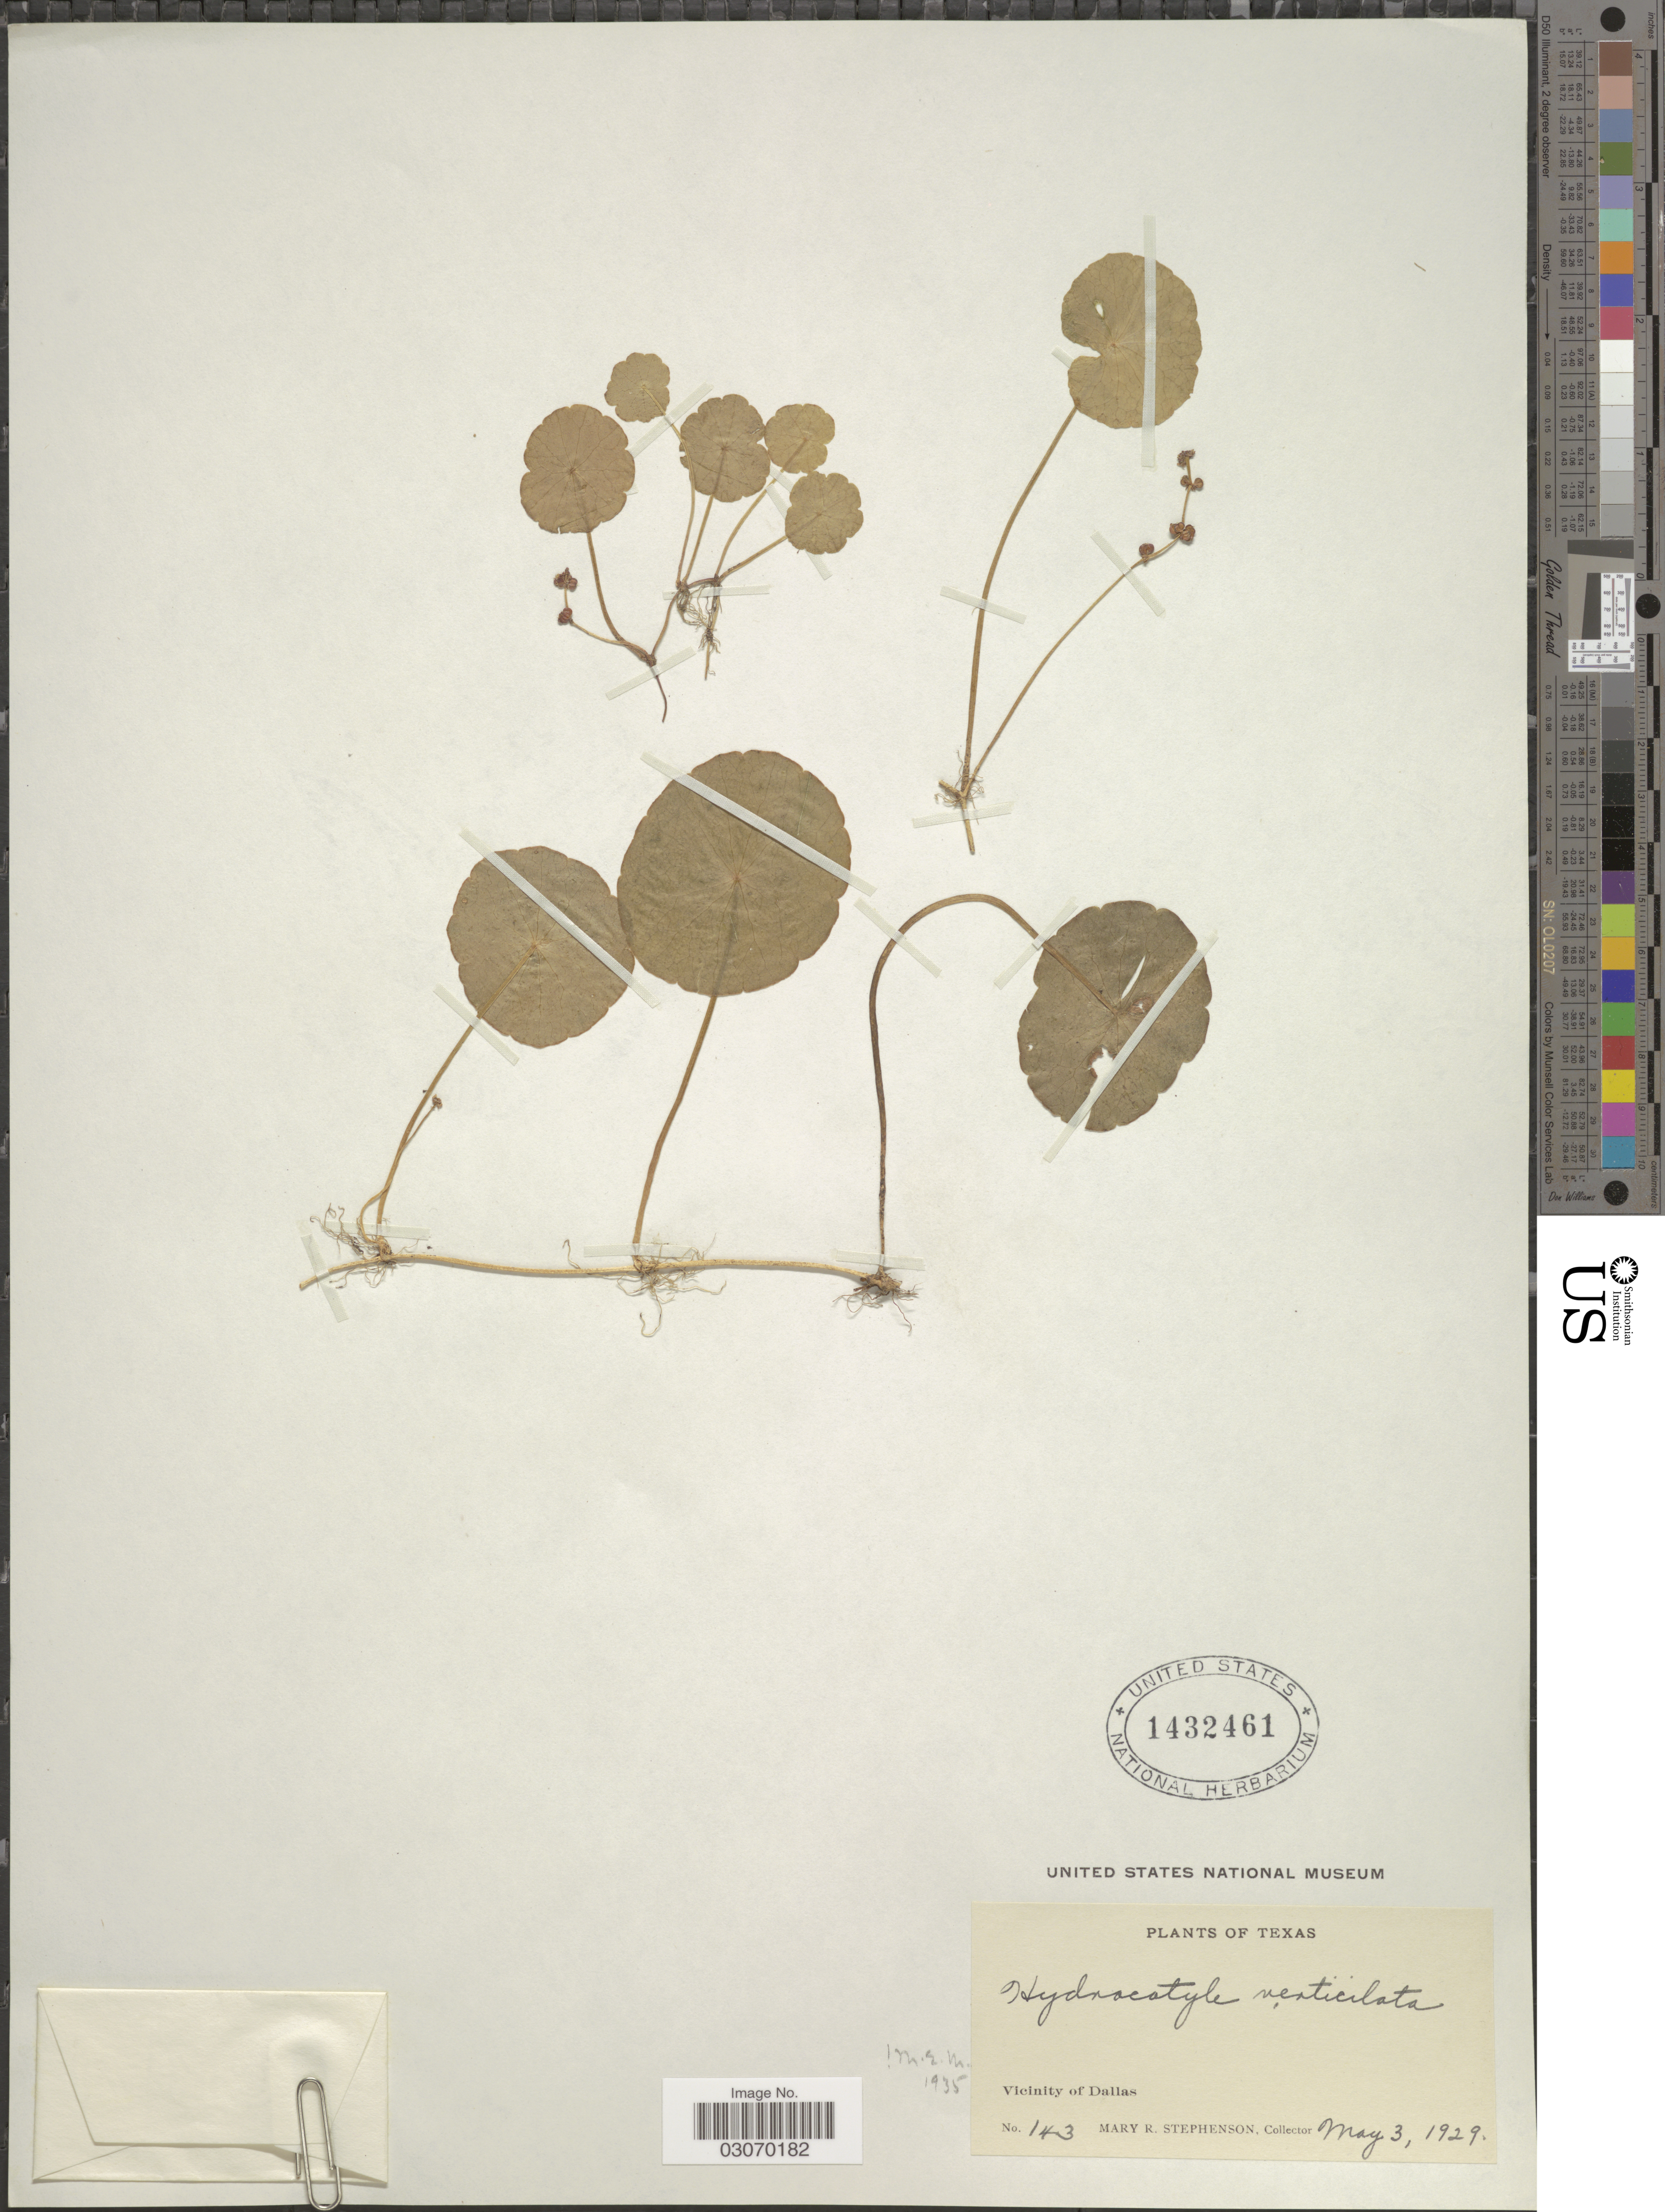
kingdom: Plantae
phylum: Tracheophyta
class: Magnoliopsida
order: Apiales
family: Araliaceae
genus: Hydrocotyle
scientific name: Hydrocotyle verticillata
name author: Thunb.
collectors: M. R. Stephenson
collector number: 143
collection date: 1929-05-03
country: United States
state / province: Texas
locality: Vicinity of Dallas.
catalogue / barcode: US 1432461